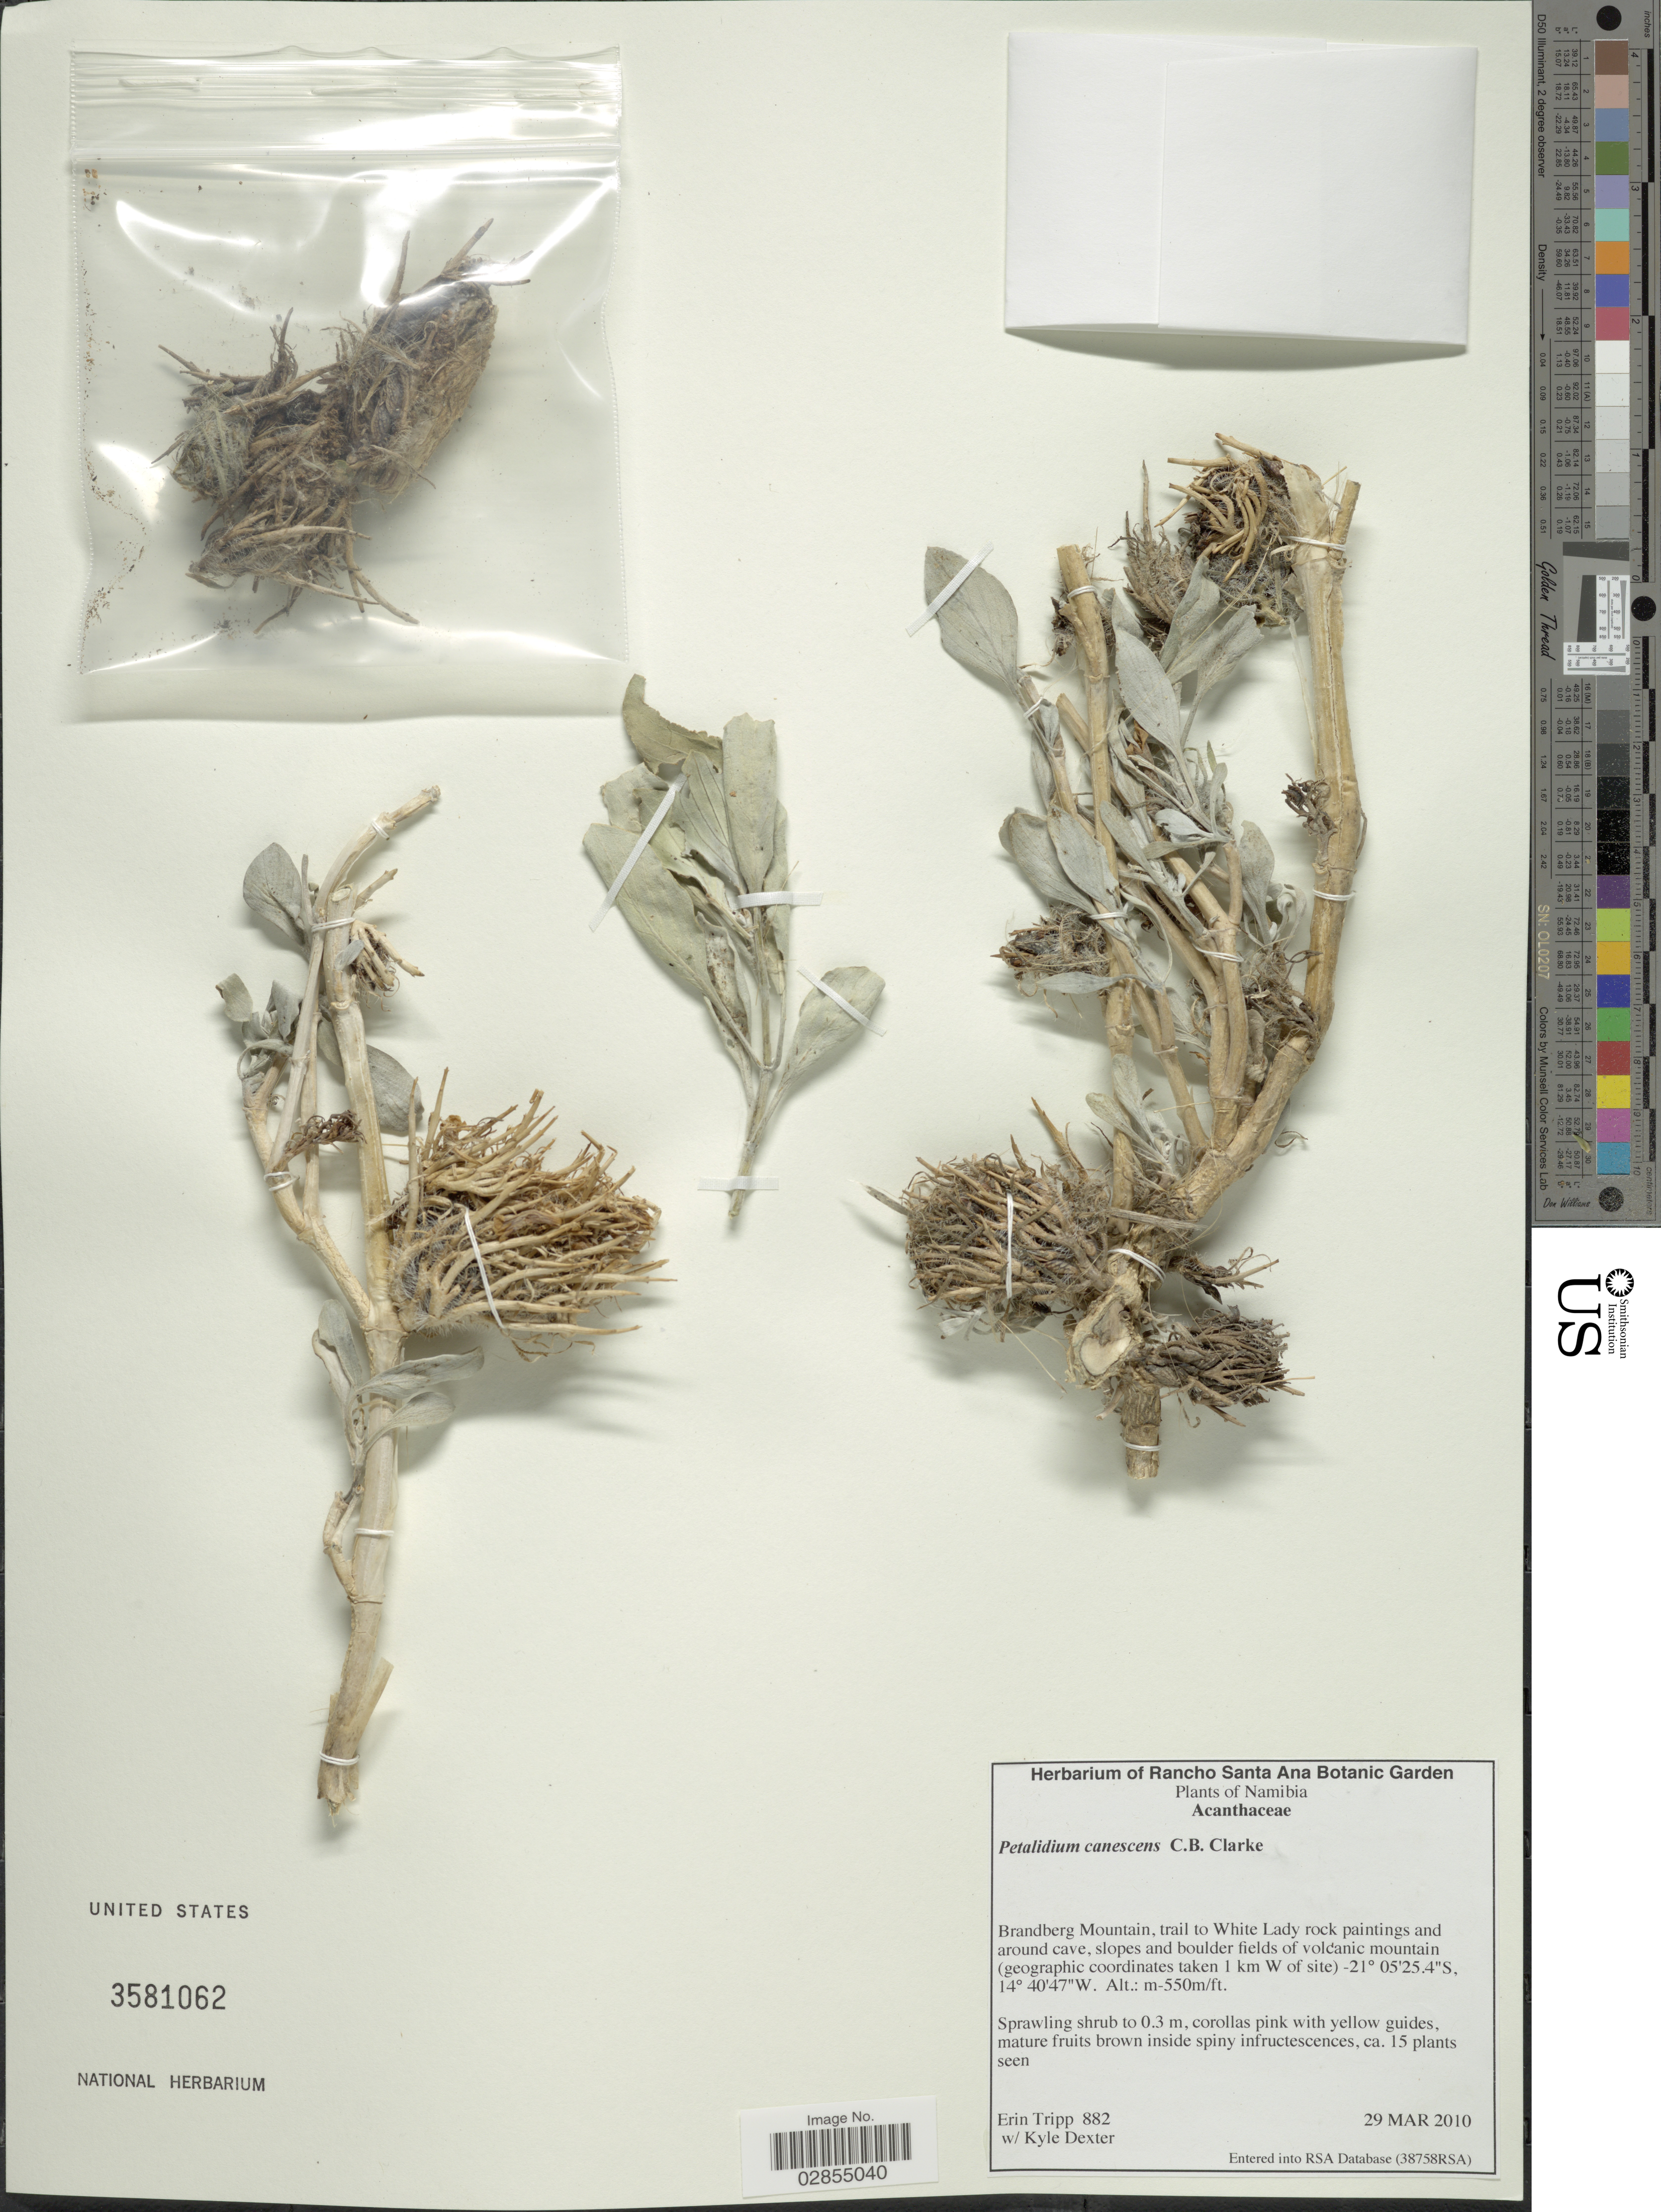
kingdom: Plantae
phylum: Tracheophyta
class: Magnoliopsida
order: Lamiales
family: Acanthaceae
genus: Petalidium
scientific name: Petalidium canescens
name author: C.B. Clarke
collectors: E. Tripp & K. Dexter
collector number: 882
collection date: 2010-03-29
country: Namibia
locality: Brandberg Mountain, trail to White Lady rock paintings and around cave, slopes and boulder fields of volcanic mountain (geographic coordinates taken 1 km W of site).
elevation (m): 550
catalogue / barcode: US 3581062